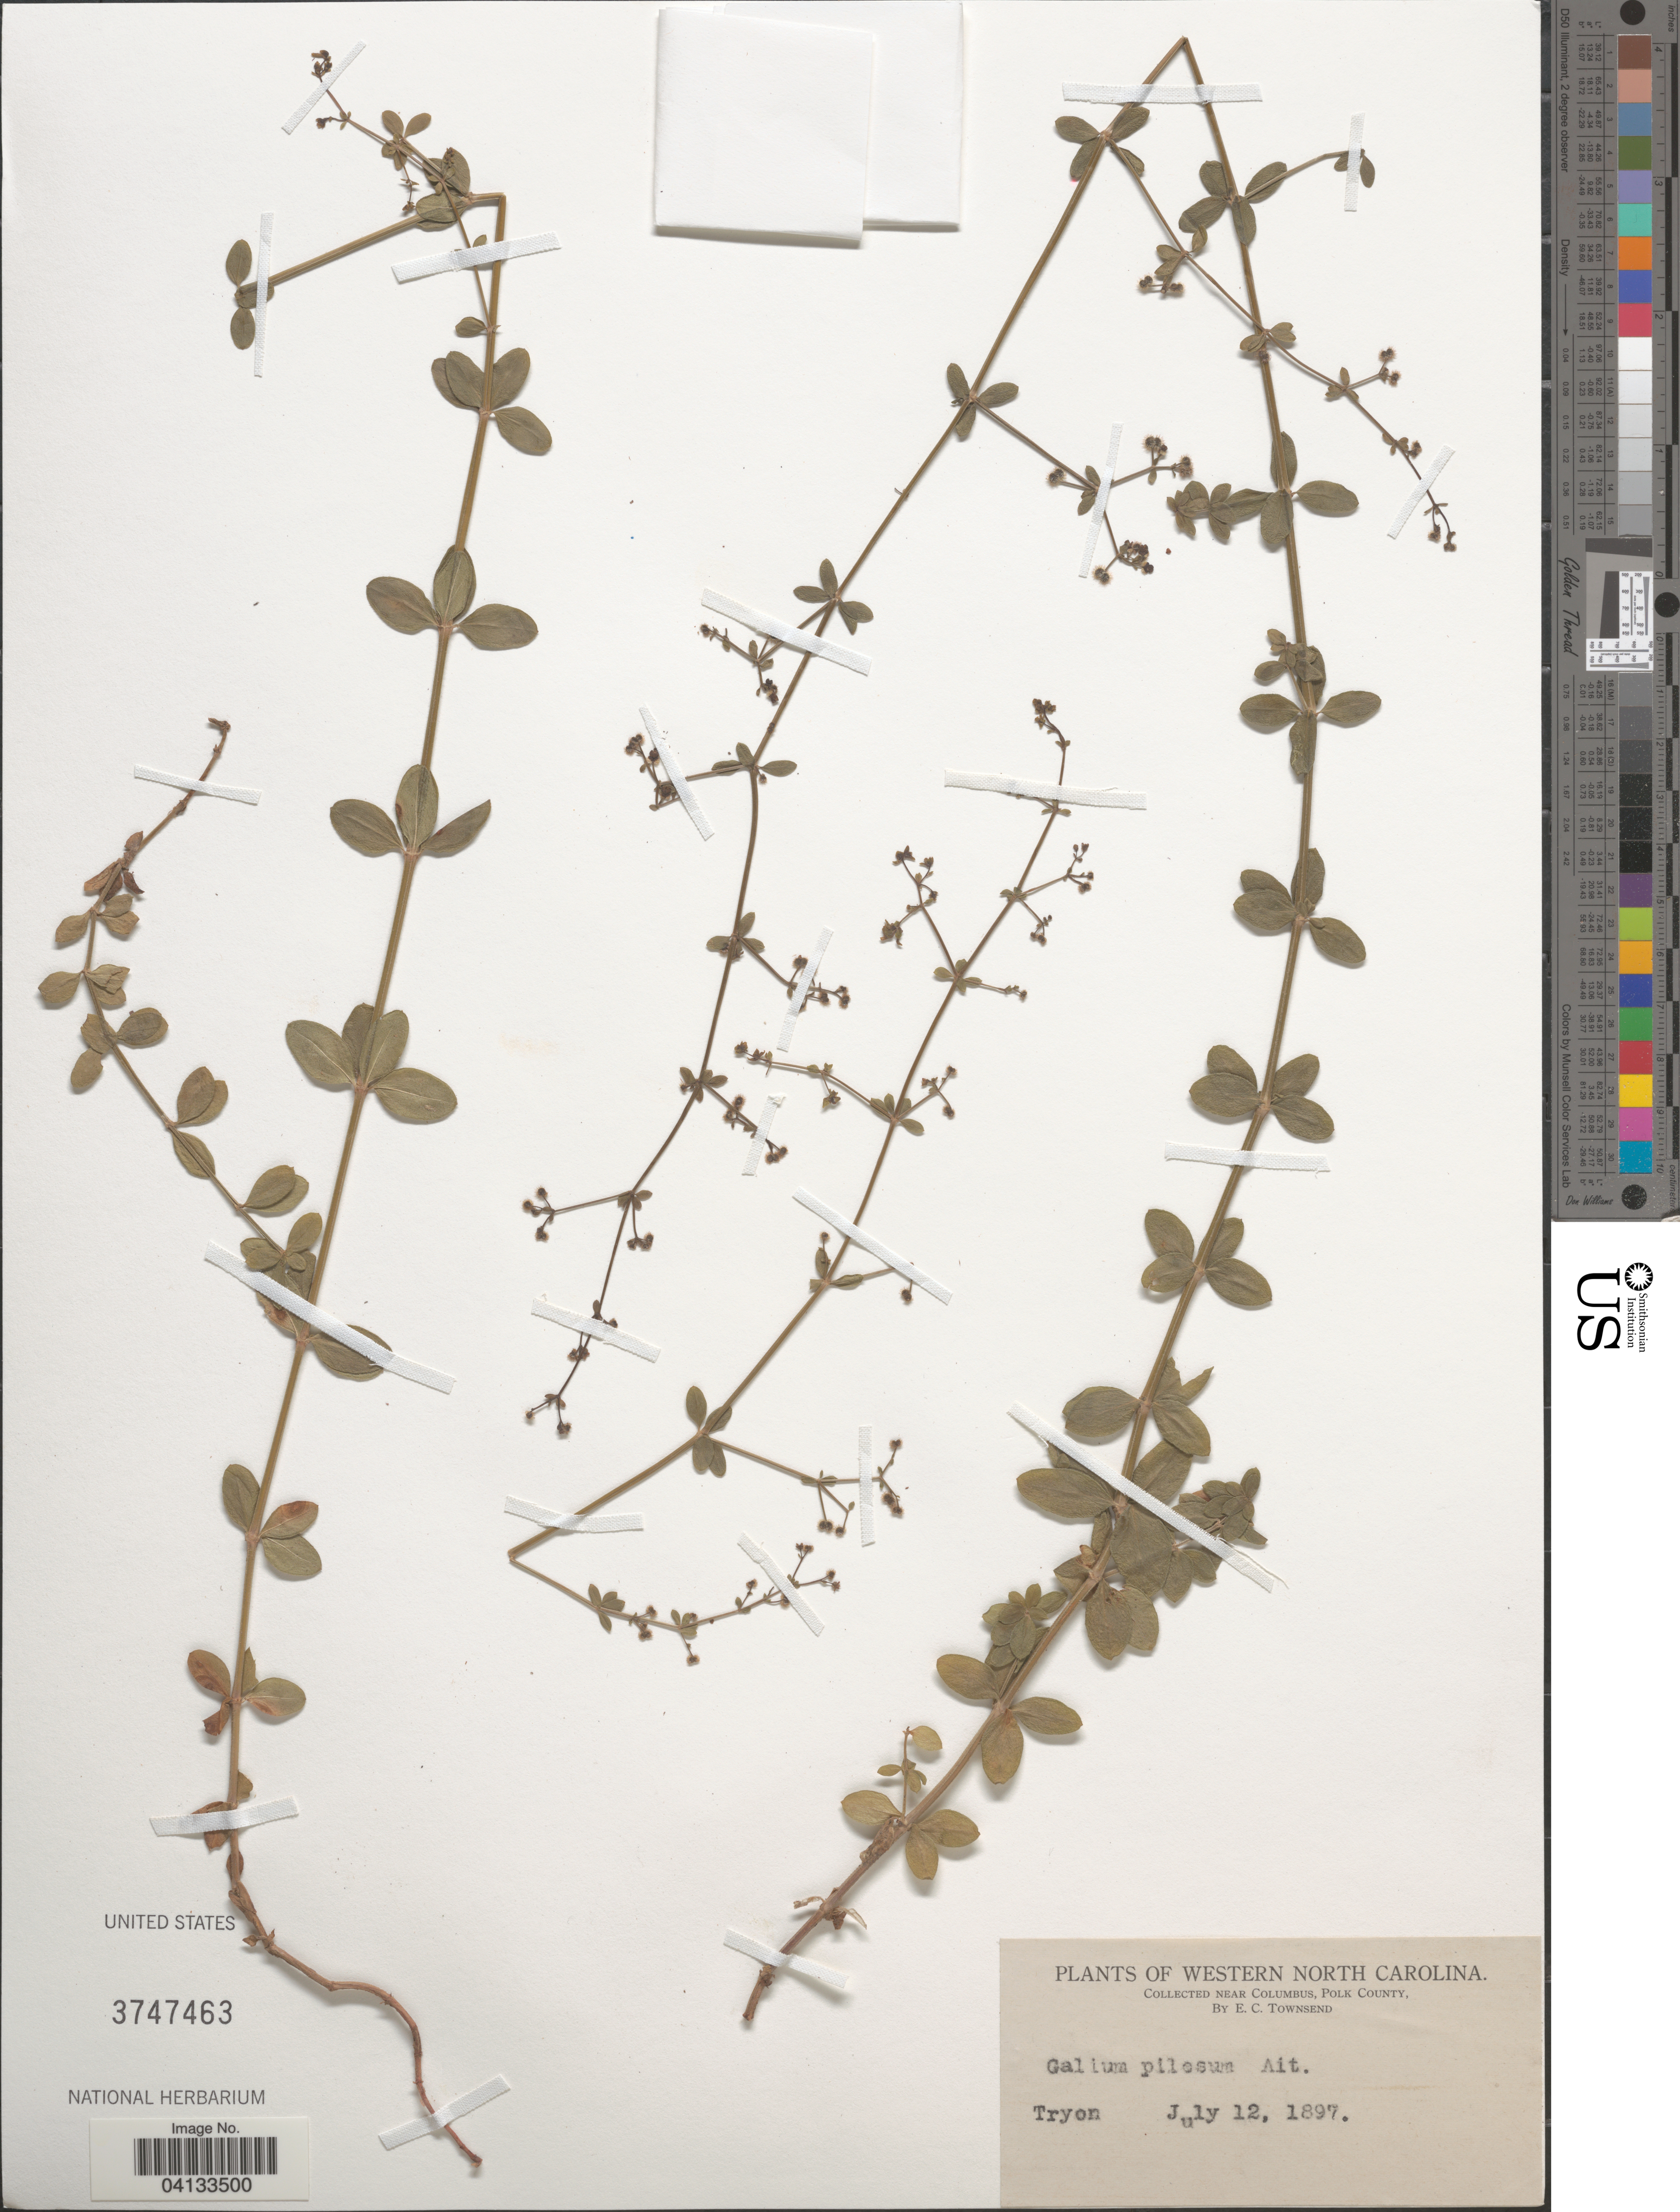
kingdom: Plantae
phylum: Tracheophyta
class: Magnoliopsida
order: Gentianales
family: Rubiaceae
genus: Galium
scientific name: Galium pilosum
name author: Aiton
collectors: E. C. Townsend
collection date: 1897-07-12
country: United States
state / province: North Carolina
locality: Western North Carolina. Near Columbus, Polk County. Tryon.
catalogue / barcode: US 3747463